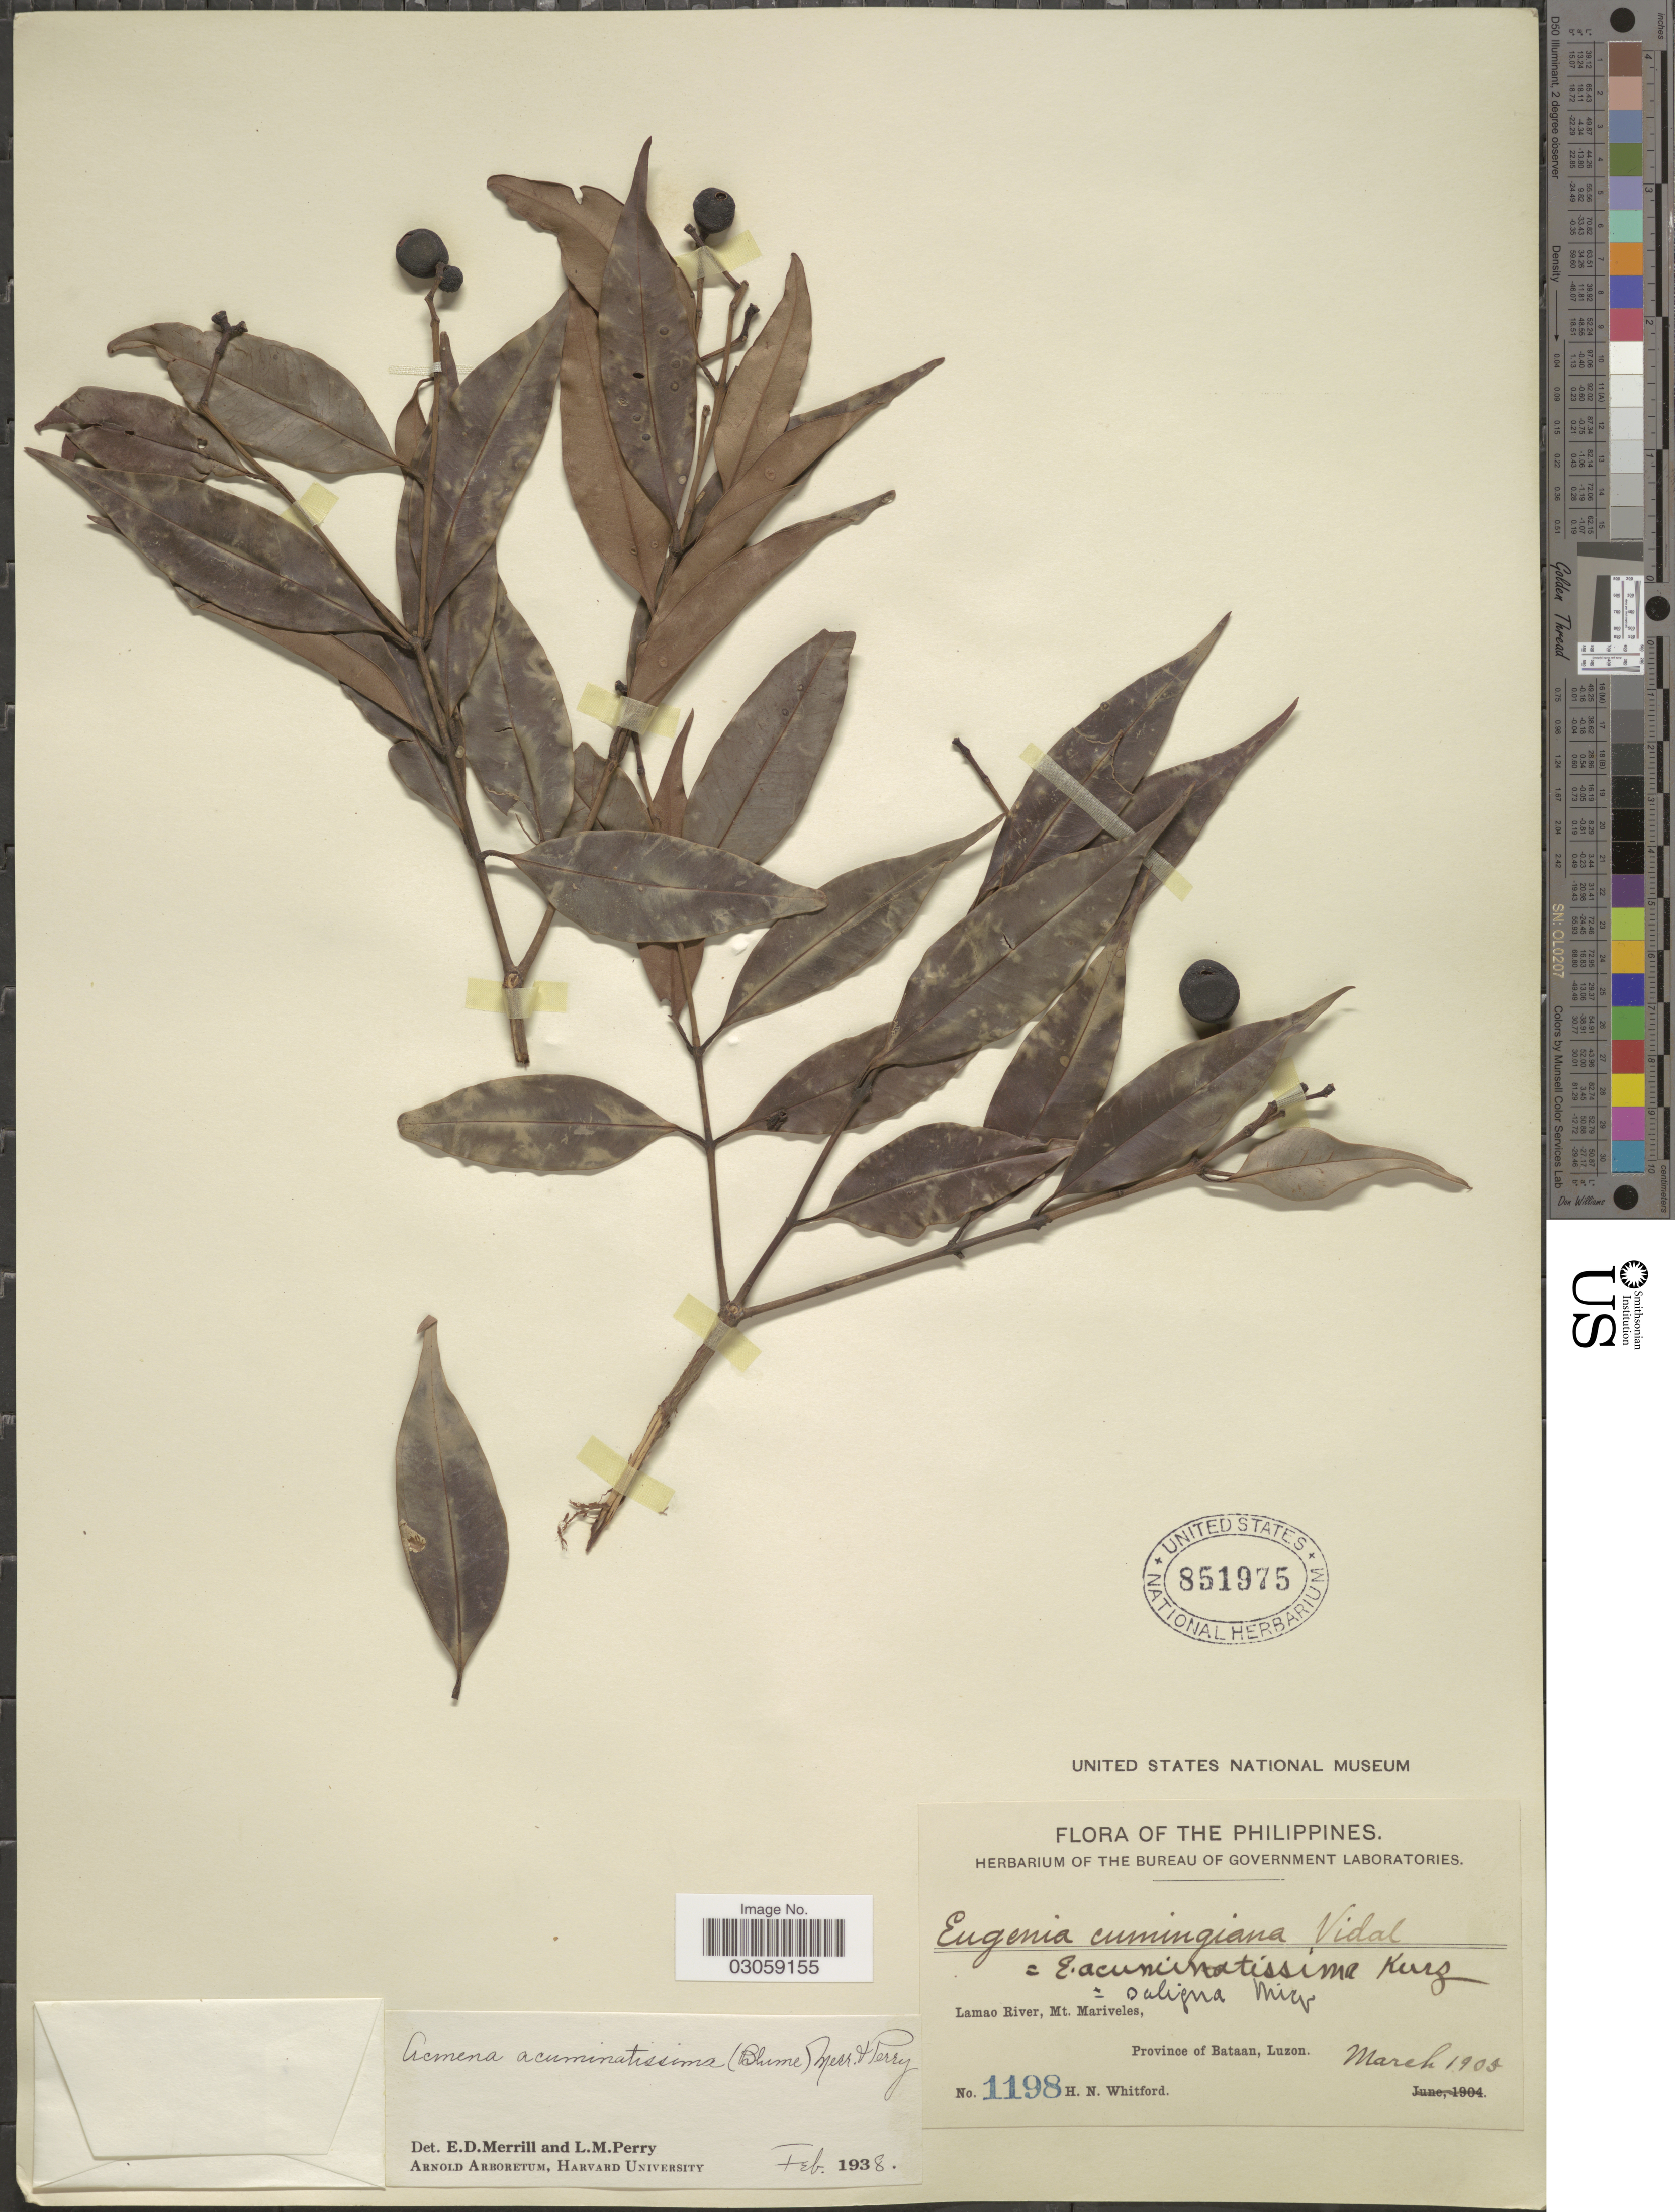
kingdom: Plantae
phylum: Tracheophyta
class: Magnoliopsida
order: Myrtales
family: Myrtaceae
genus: Syzygium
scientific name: Syzygium acuminatissimum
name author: (Blume) DC.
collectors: H. N. Whitford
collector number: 1198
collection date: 1905-03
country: Philippines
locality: Lamao River, Mt. Mariveles, Province of Bataan, Luzon.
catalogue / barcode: US 851975